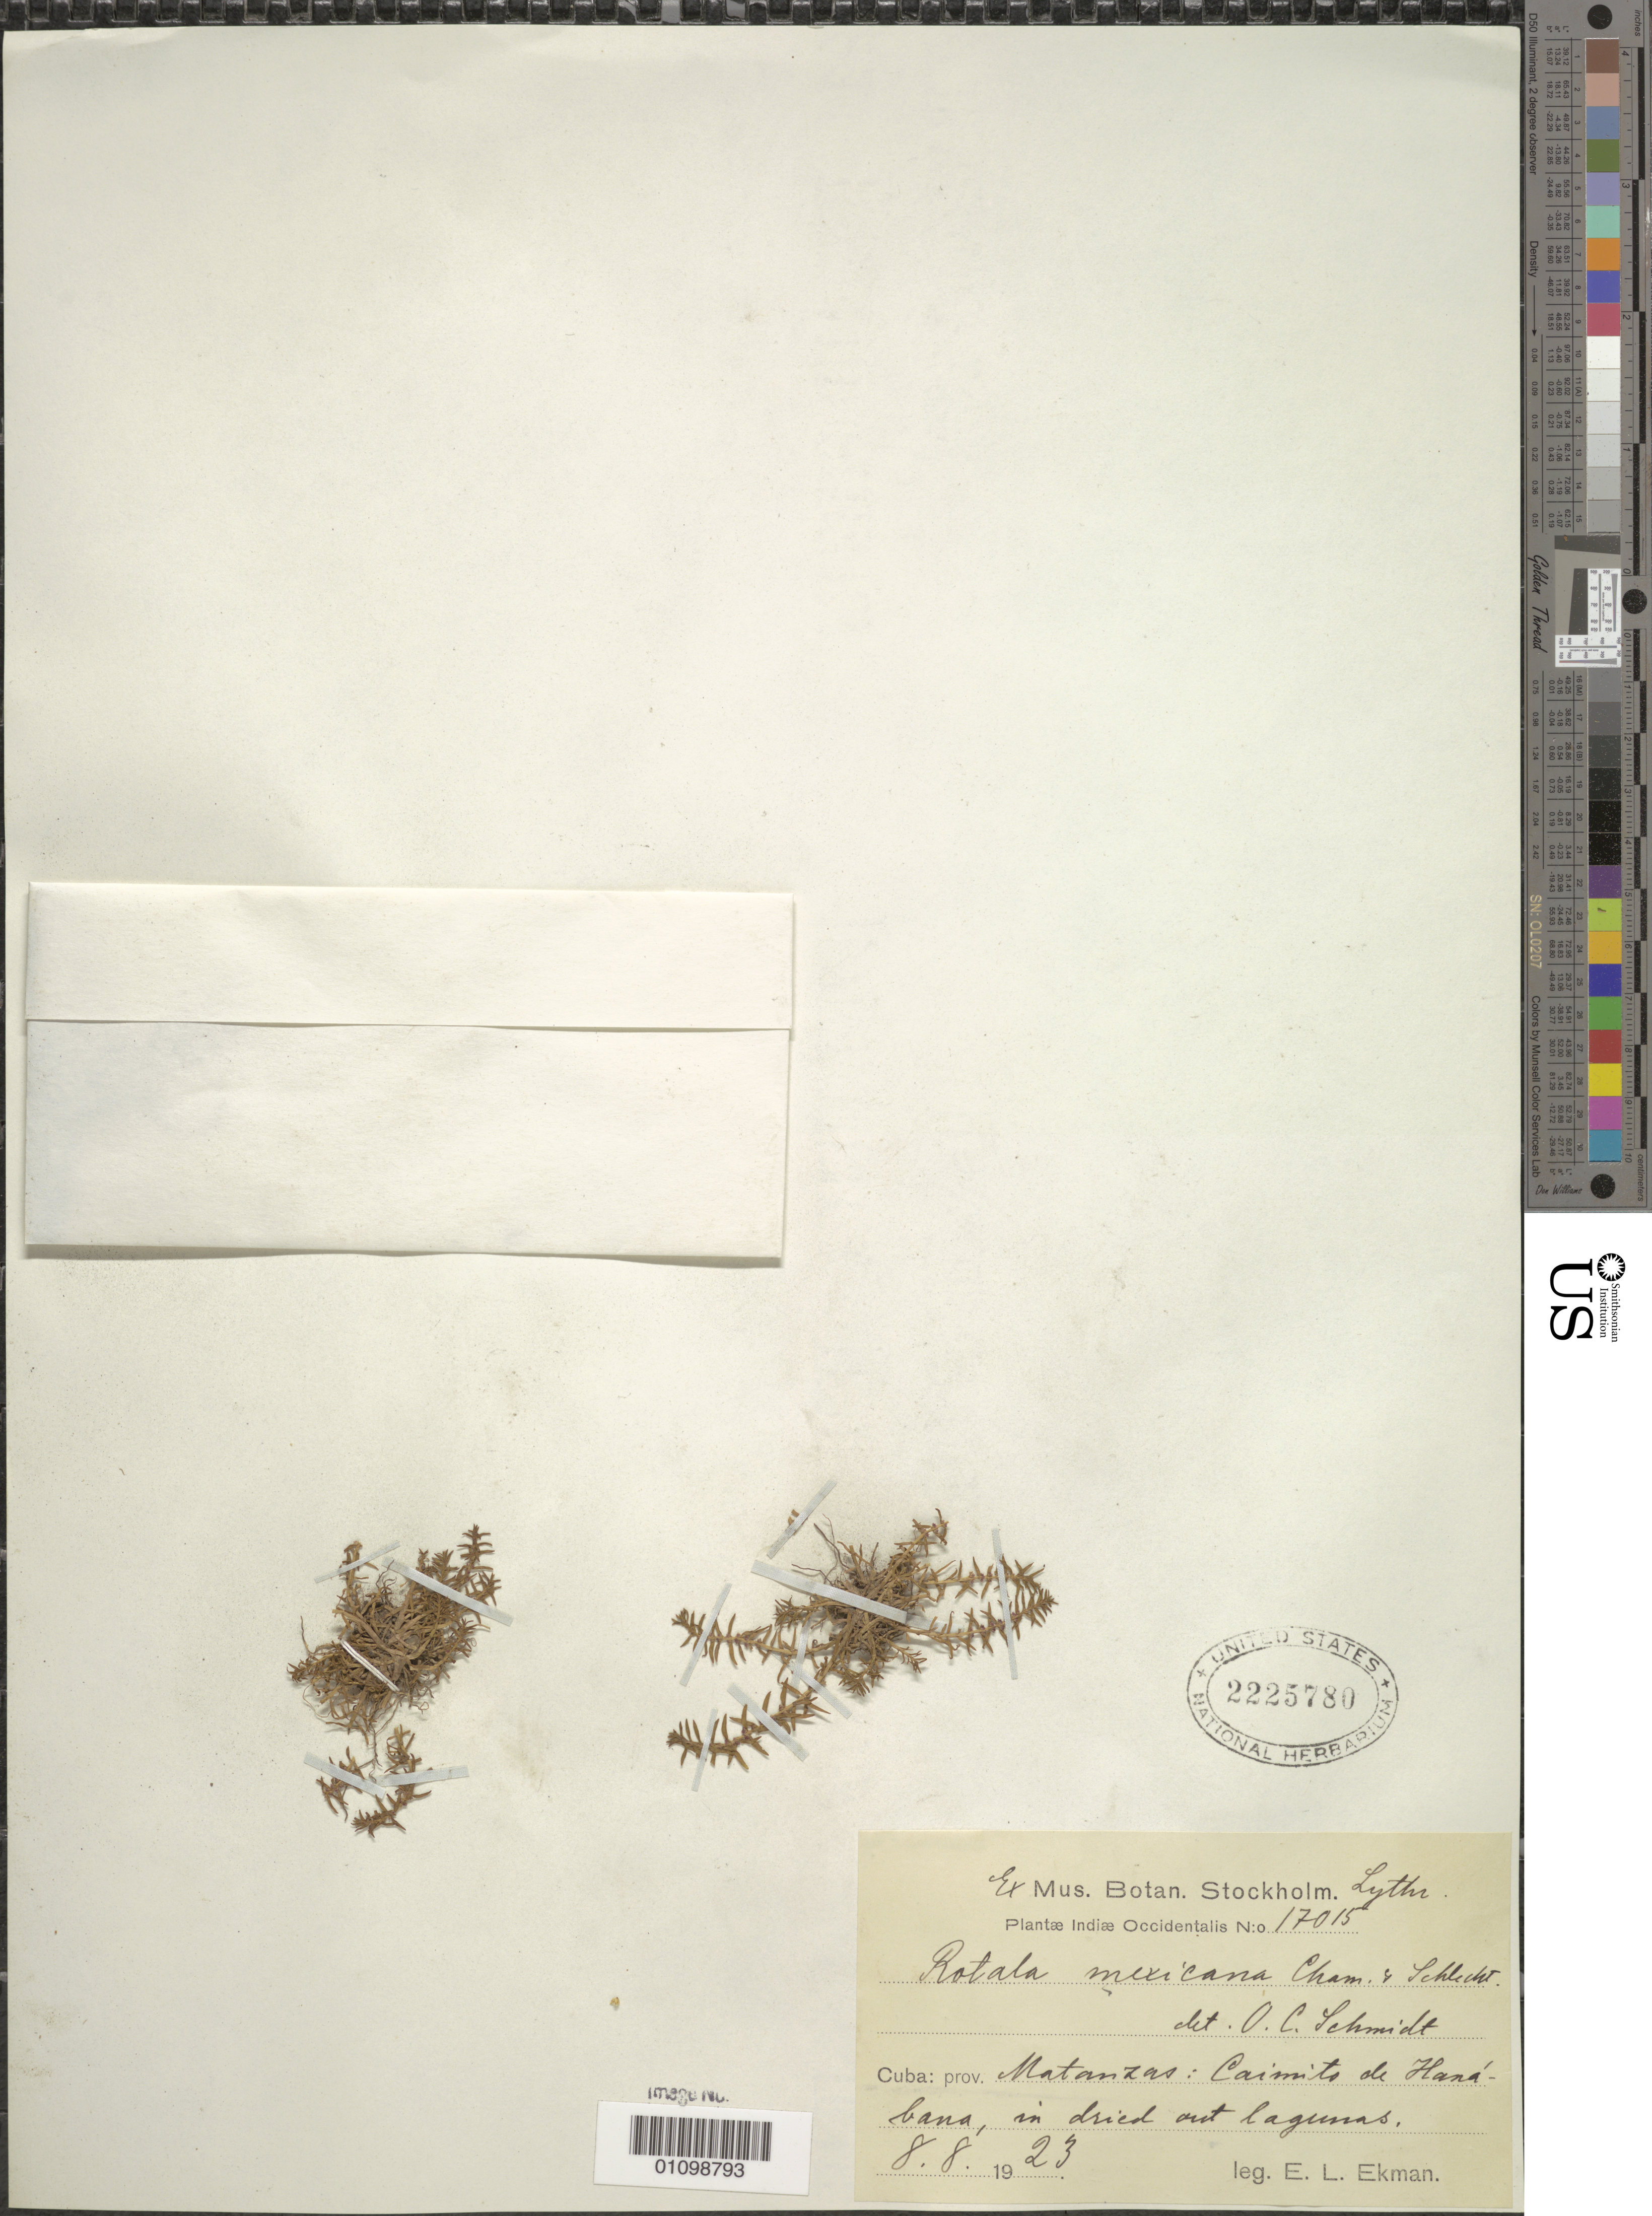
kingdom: Plantae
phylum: Tracheophyta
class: Magnoliopsida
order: Myrtales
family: Lythraceae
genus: Rotala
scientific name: Rotala mexicana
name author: Cham. & Schltdl.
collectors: E. L. Ekman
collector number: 17015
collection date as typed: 08 Aug 1923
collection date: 1923-08-08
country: Cuba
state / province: Matanzas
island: Cuba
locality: Caimito de Hanabana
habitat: In dried out legunas.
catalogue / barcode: US 2225780